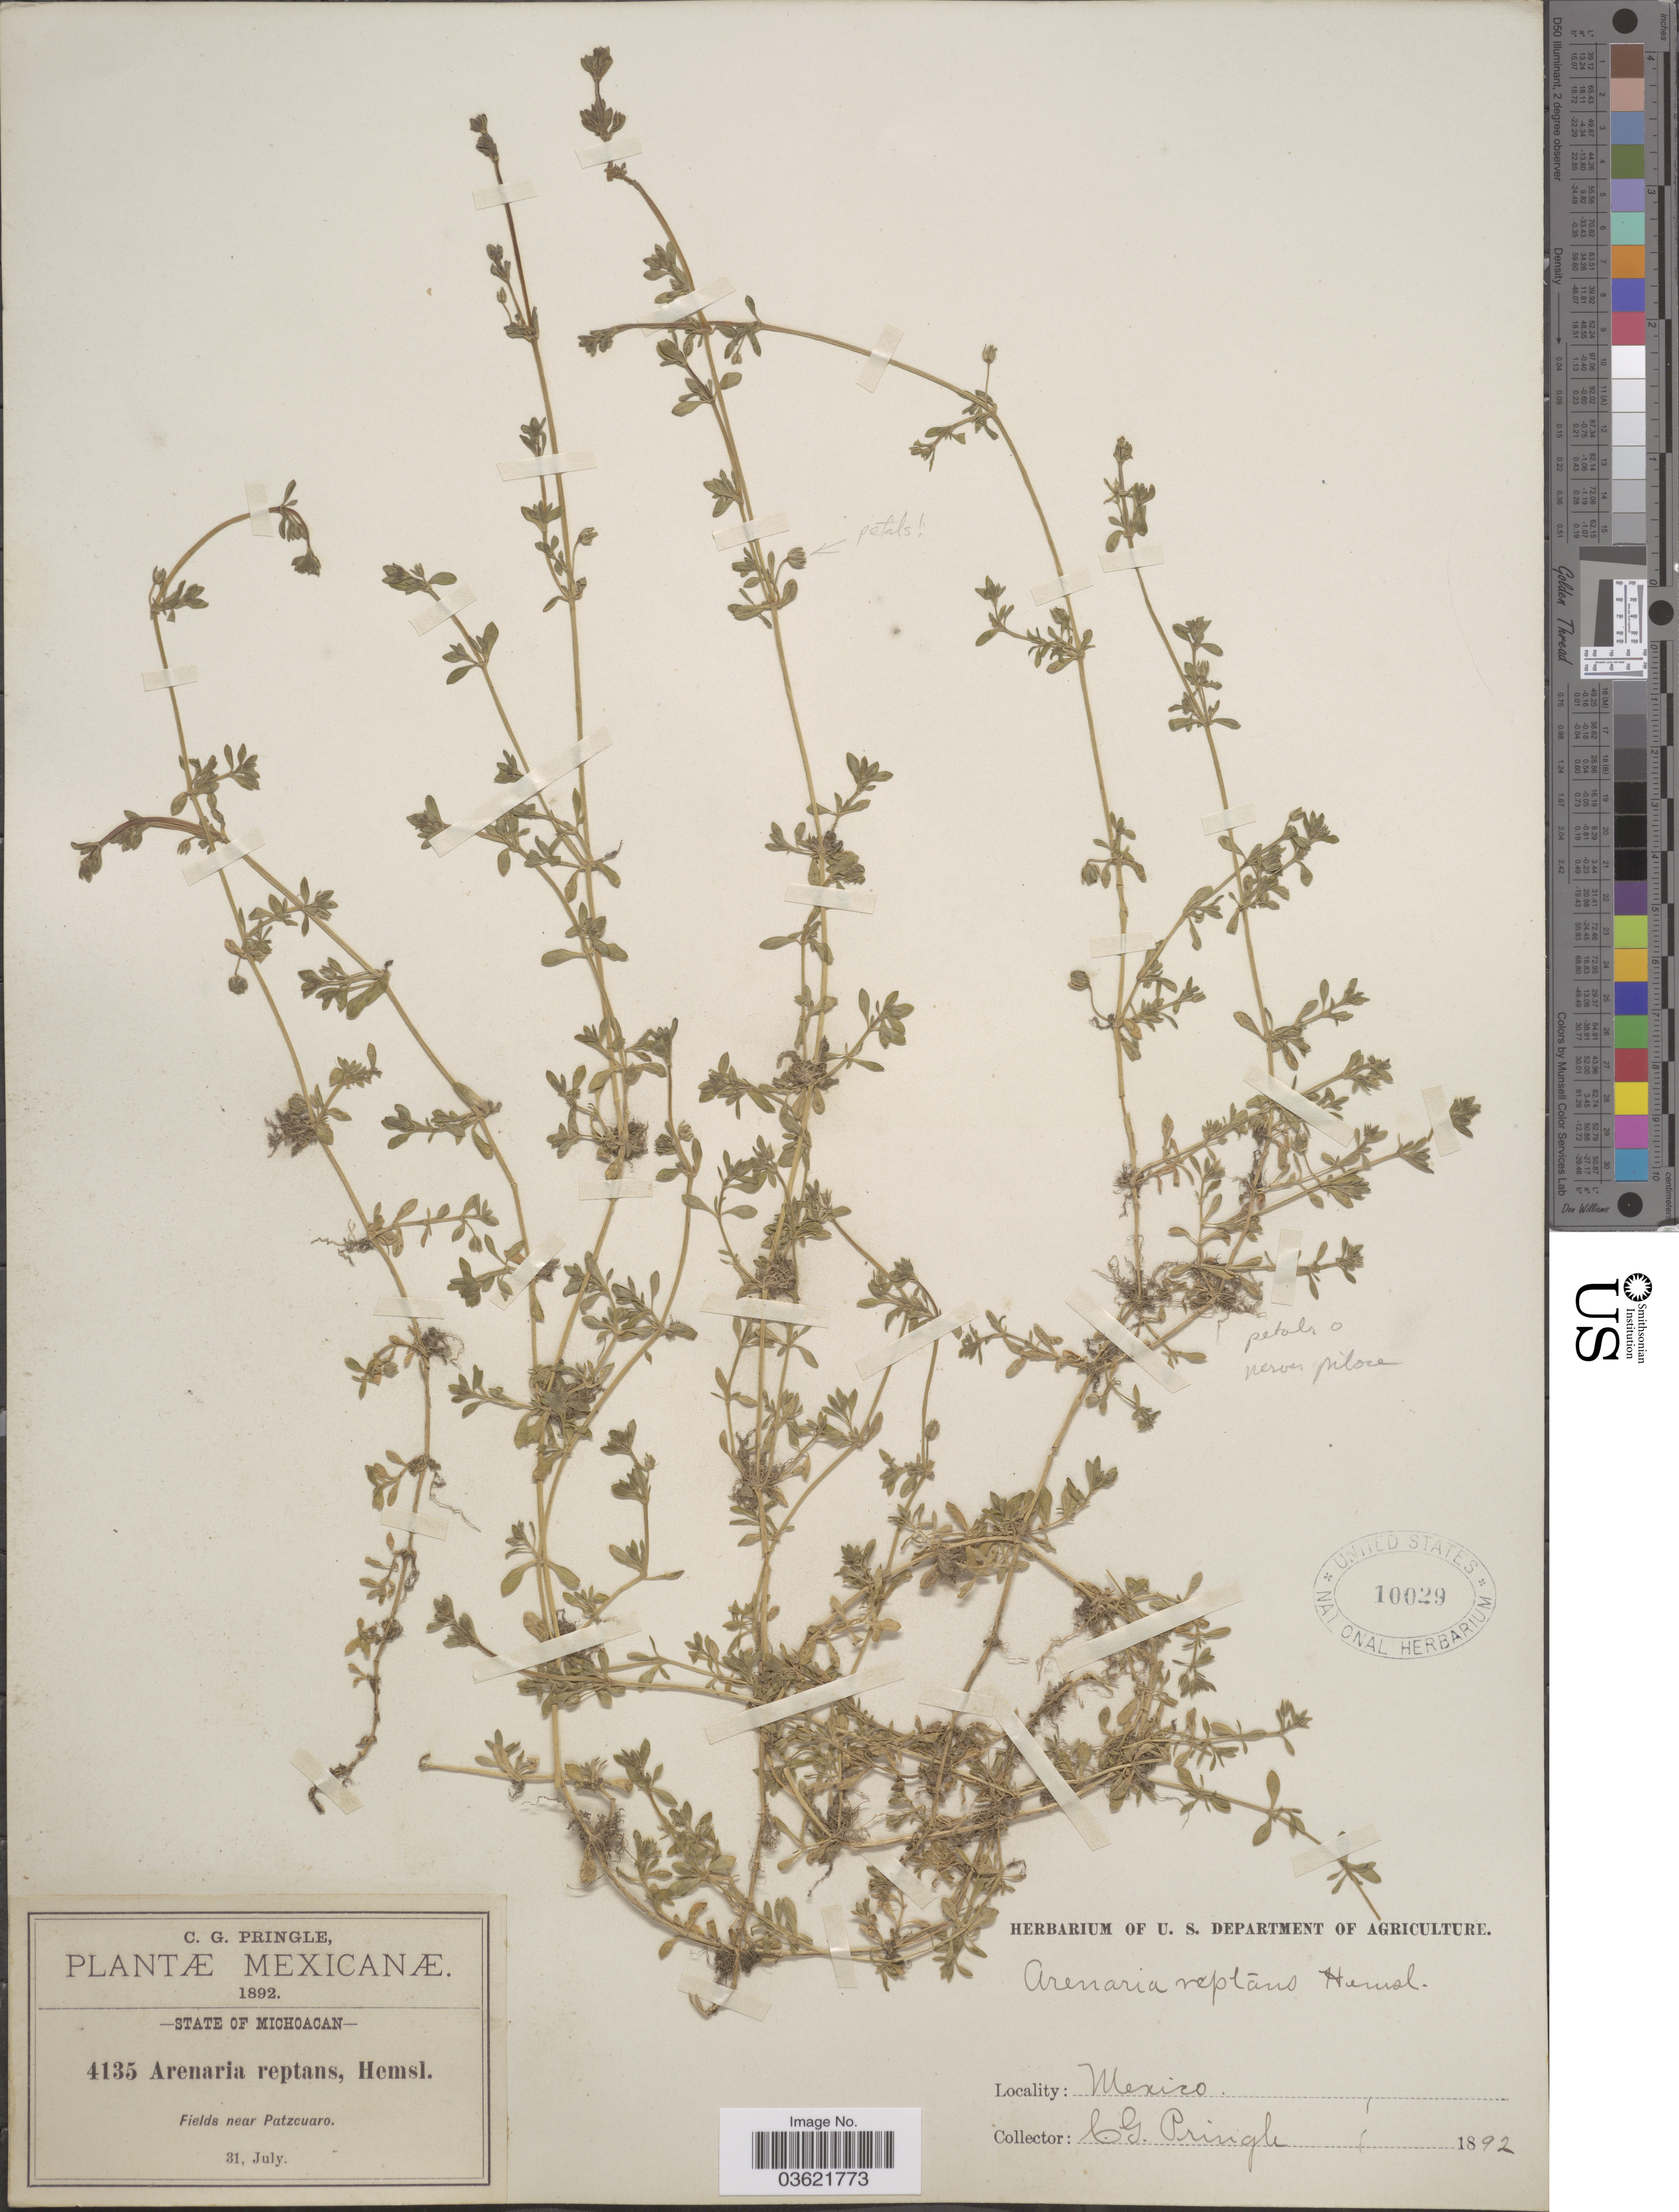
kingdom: Plantae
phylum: Tracheophyta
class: Magnoliopsida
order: Caryophyllales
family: Caryophyllaceae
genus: Arenaria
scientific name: Arenaria reptans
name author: Hemsl.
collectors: C. G. Pringle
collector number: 4135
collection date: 1892-07-31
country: Mexico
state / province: Michoacán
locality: Fields near Patzcuaro.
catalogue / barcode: US 10029